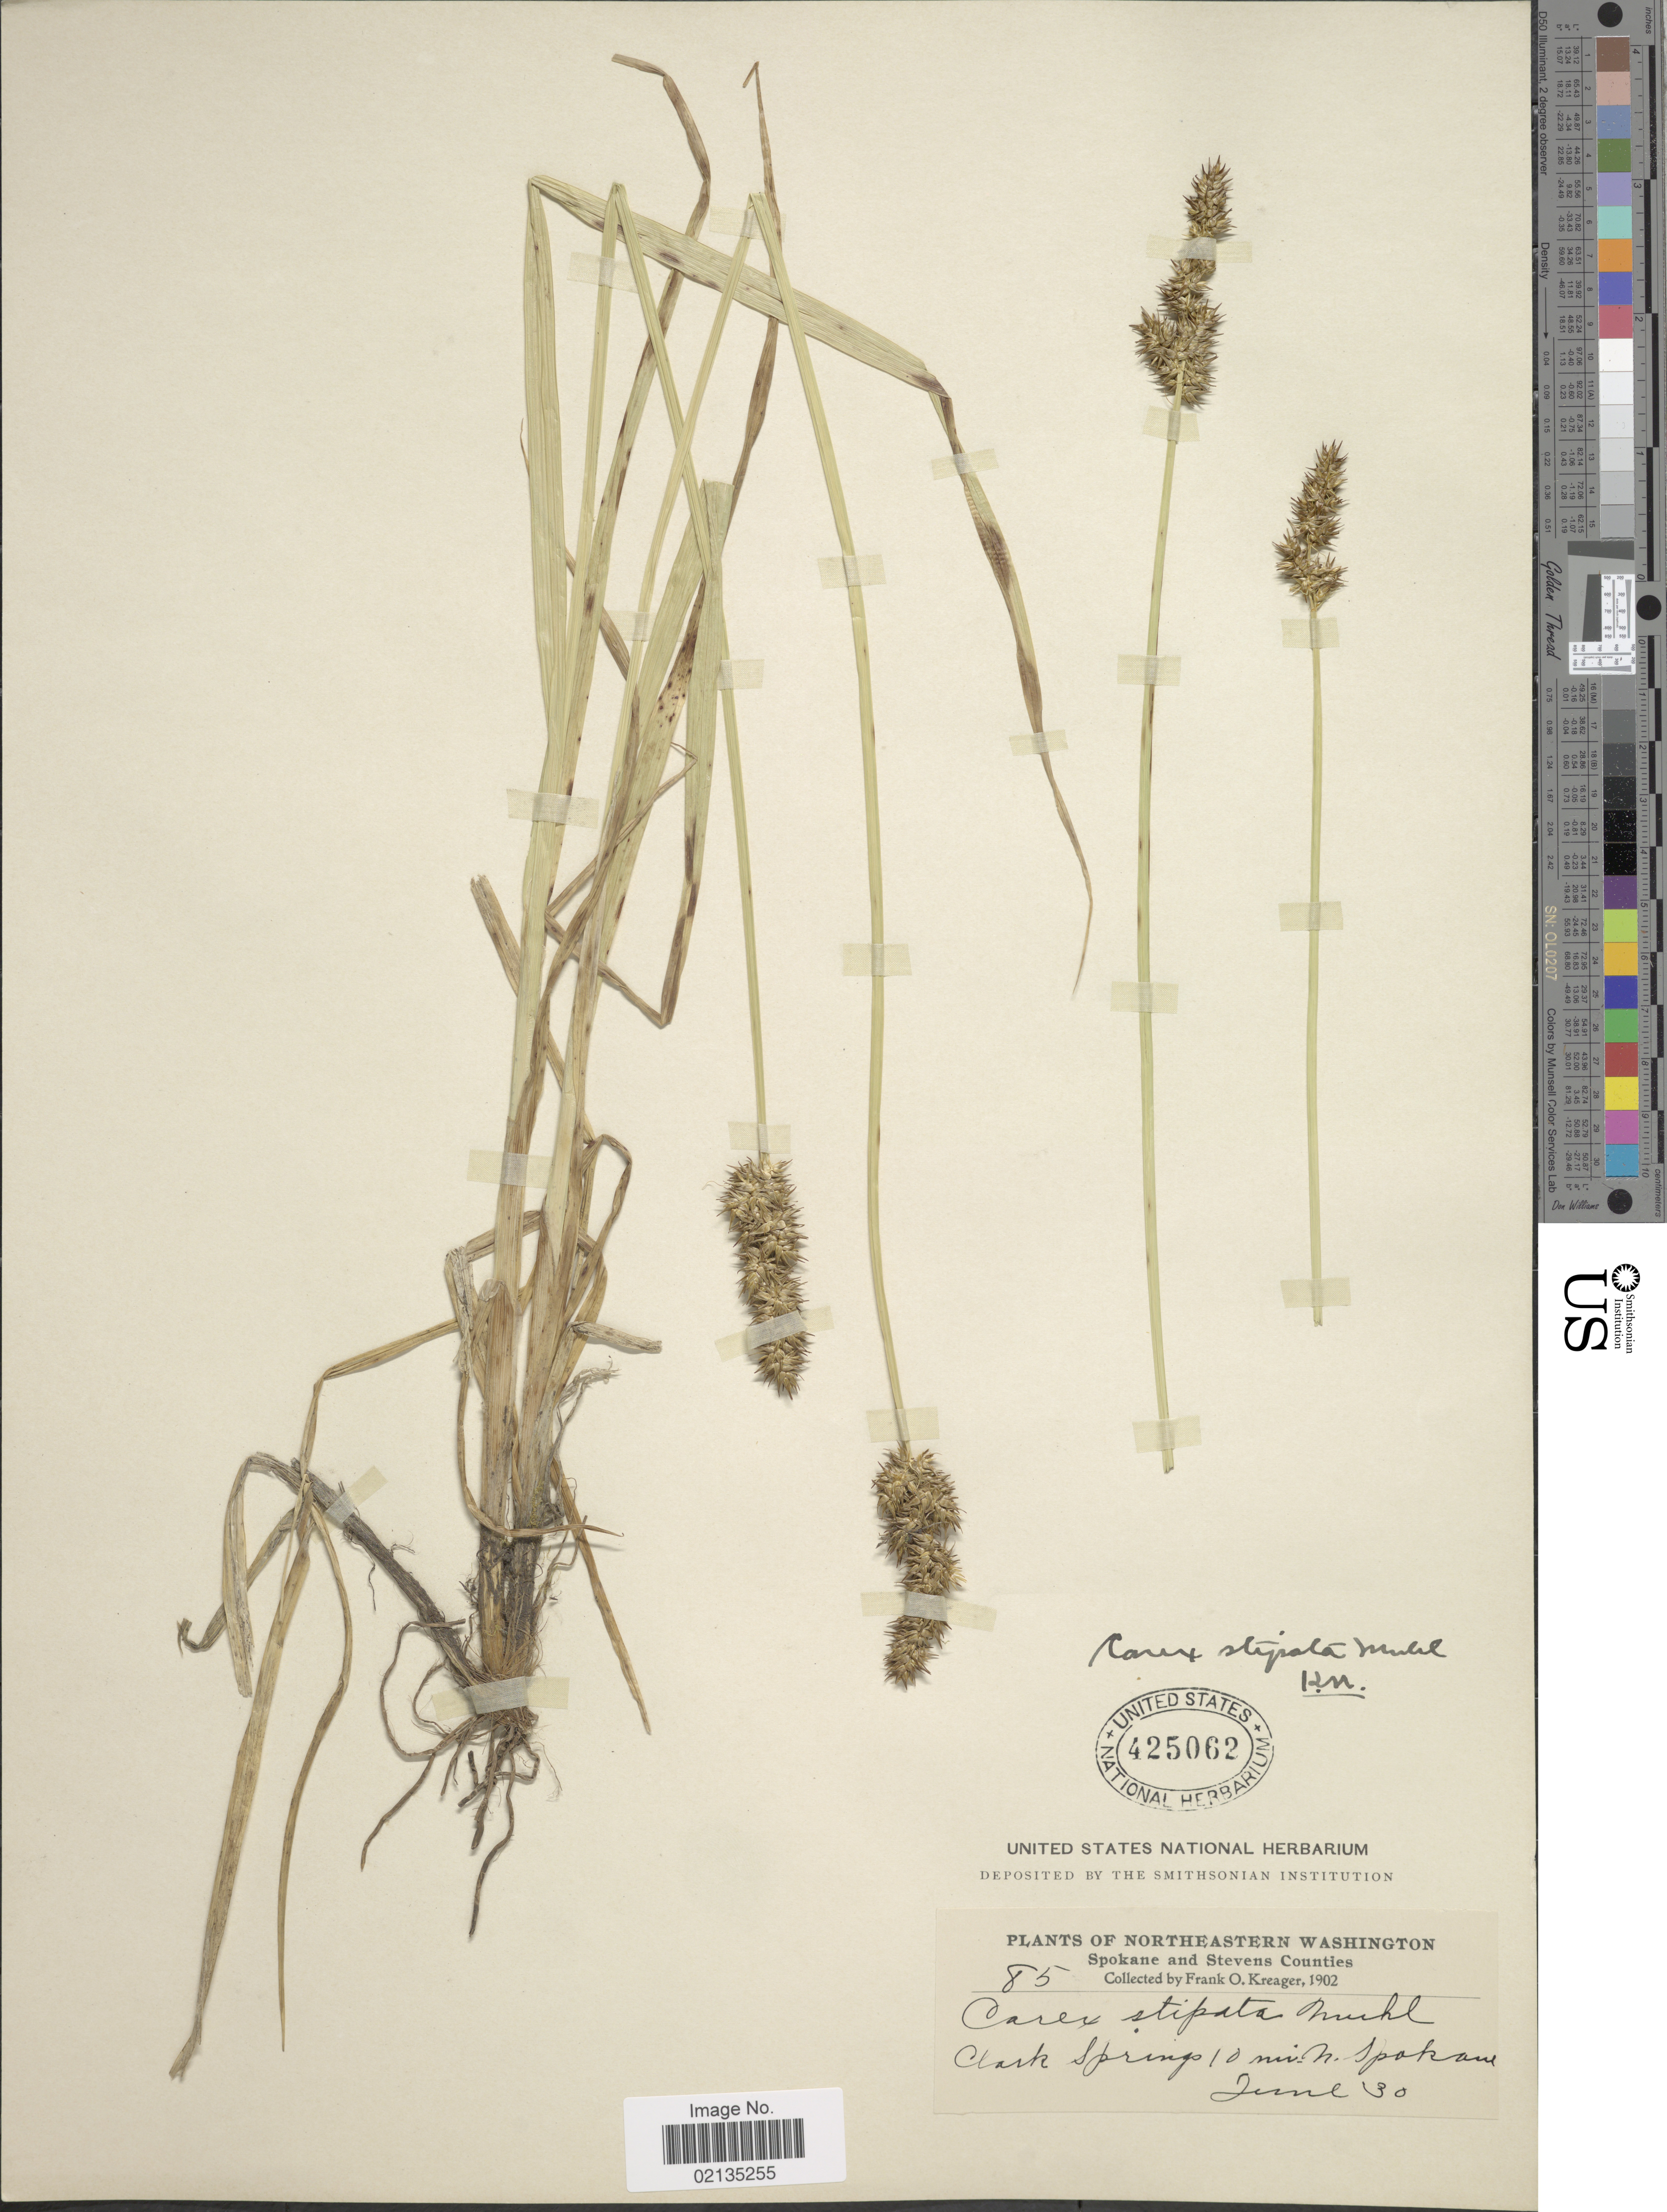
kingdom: Plantae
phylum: Tracheophyta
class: Liliopsida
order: Poales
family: Cyperaceae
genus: Carex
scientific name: Carex stipata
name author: Muhl. ex Willd.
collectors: F. Kreager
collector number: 85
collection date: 1902-06-30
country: United States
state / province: Washington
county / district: Spokane / Stevens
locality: Northeastern Washington, Spokane and Stevens Counties. Clark Springs, 10 mi. N. Spokane.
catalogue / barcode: US 425062